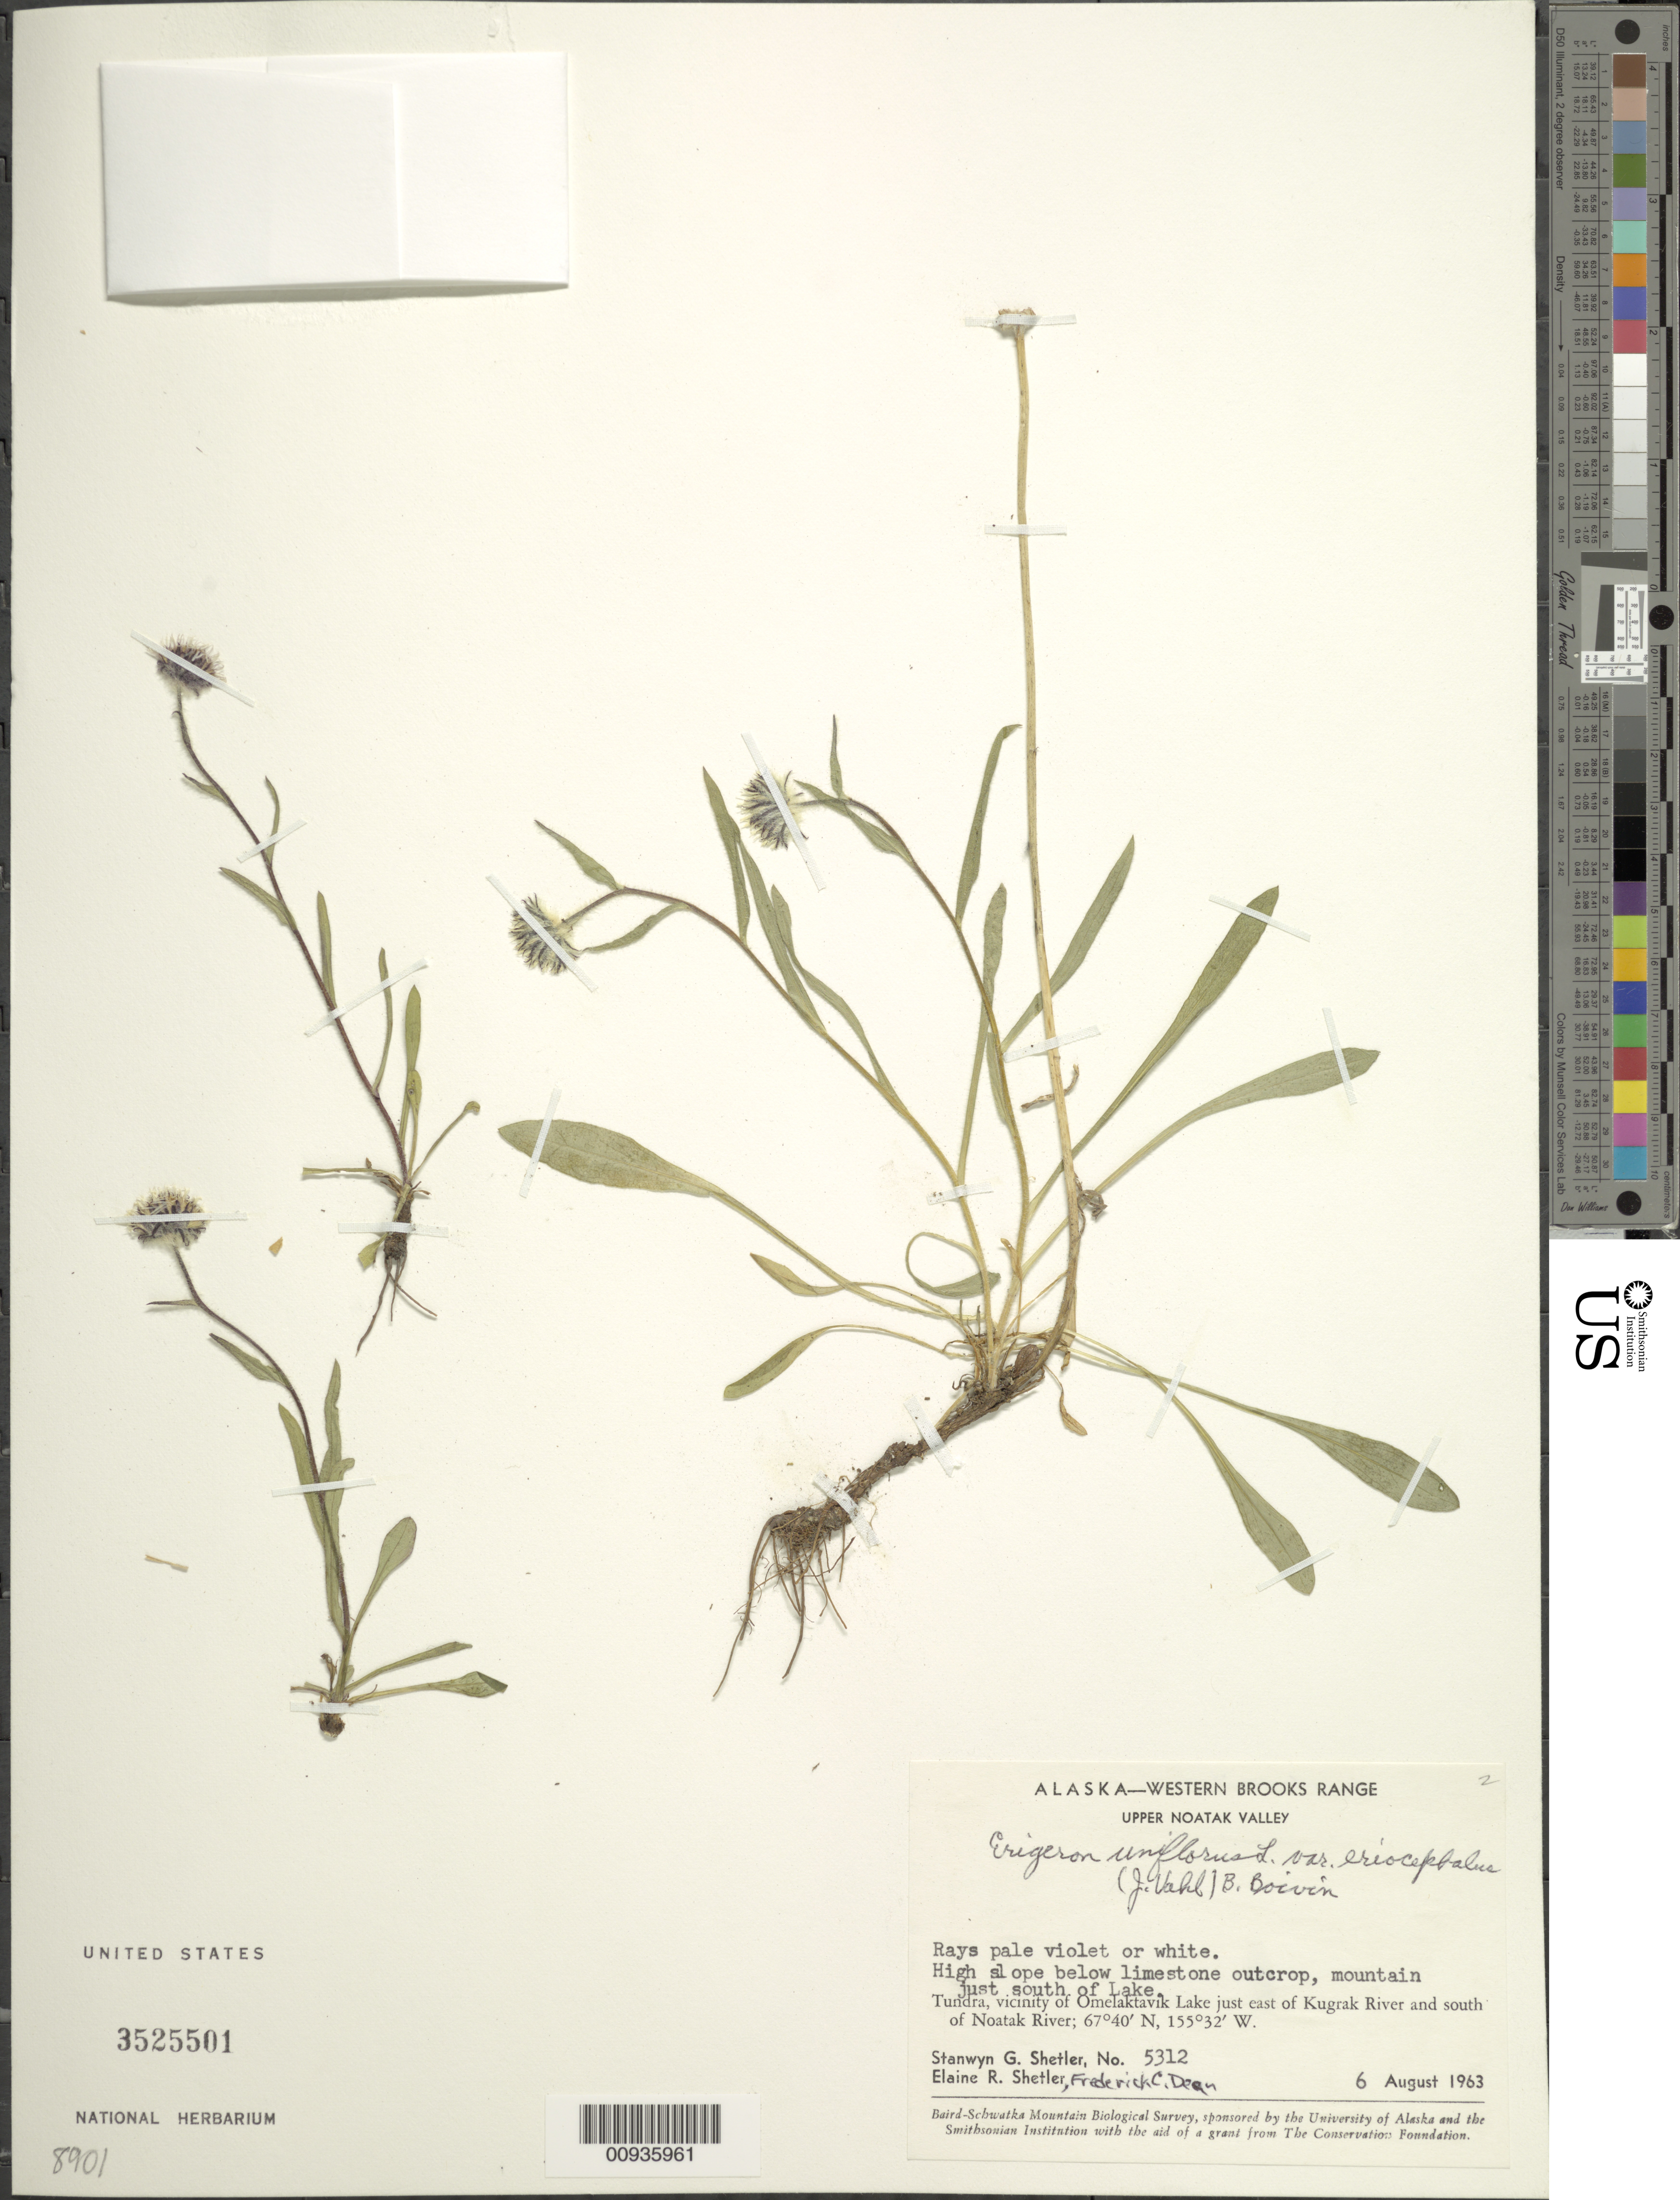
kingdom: Plantae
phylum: Tracheophyta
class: Magnoliopsida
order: Asterales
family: Asteraceae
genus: Erigeron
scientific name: Erigeron eriocephalus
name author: J. Vahl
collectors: S. Shetler, E. R. Shetler & F. C. Dean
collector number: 5312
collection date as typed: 06 Aug 1963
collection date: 1963-08-06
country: United States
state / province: Alaska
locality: Vicinity of Omelaktavik Lake just east of Kugrak River and south of Noatak River. Western Brooks Range, Upper Noatak Valley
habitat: Tundra. High slope below limestone outcrop, mountain just south of lake.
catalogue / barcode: US 3525501